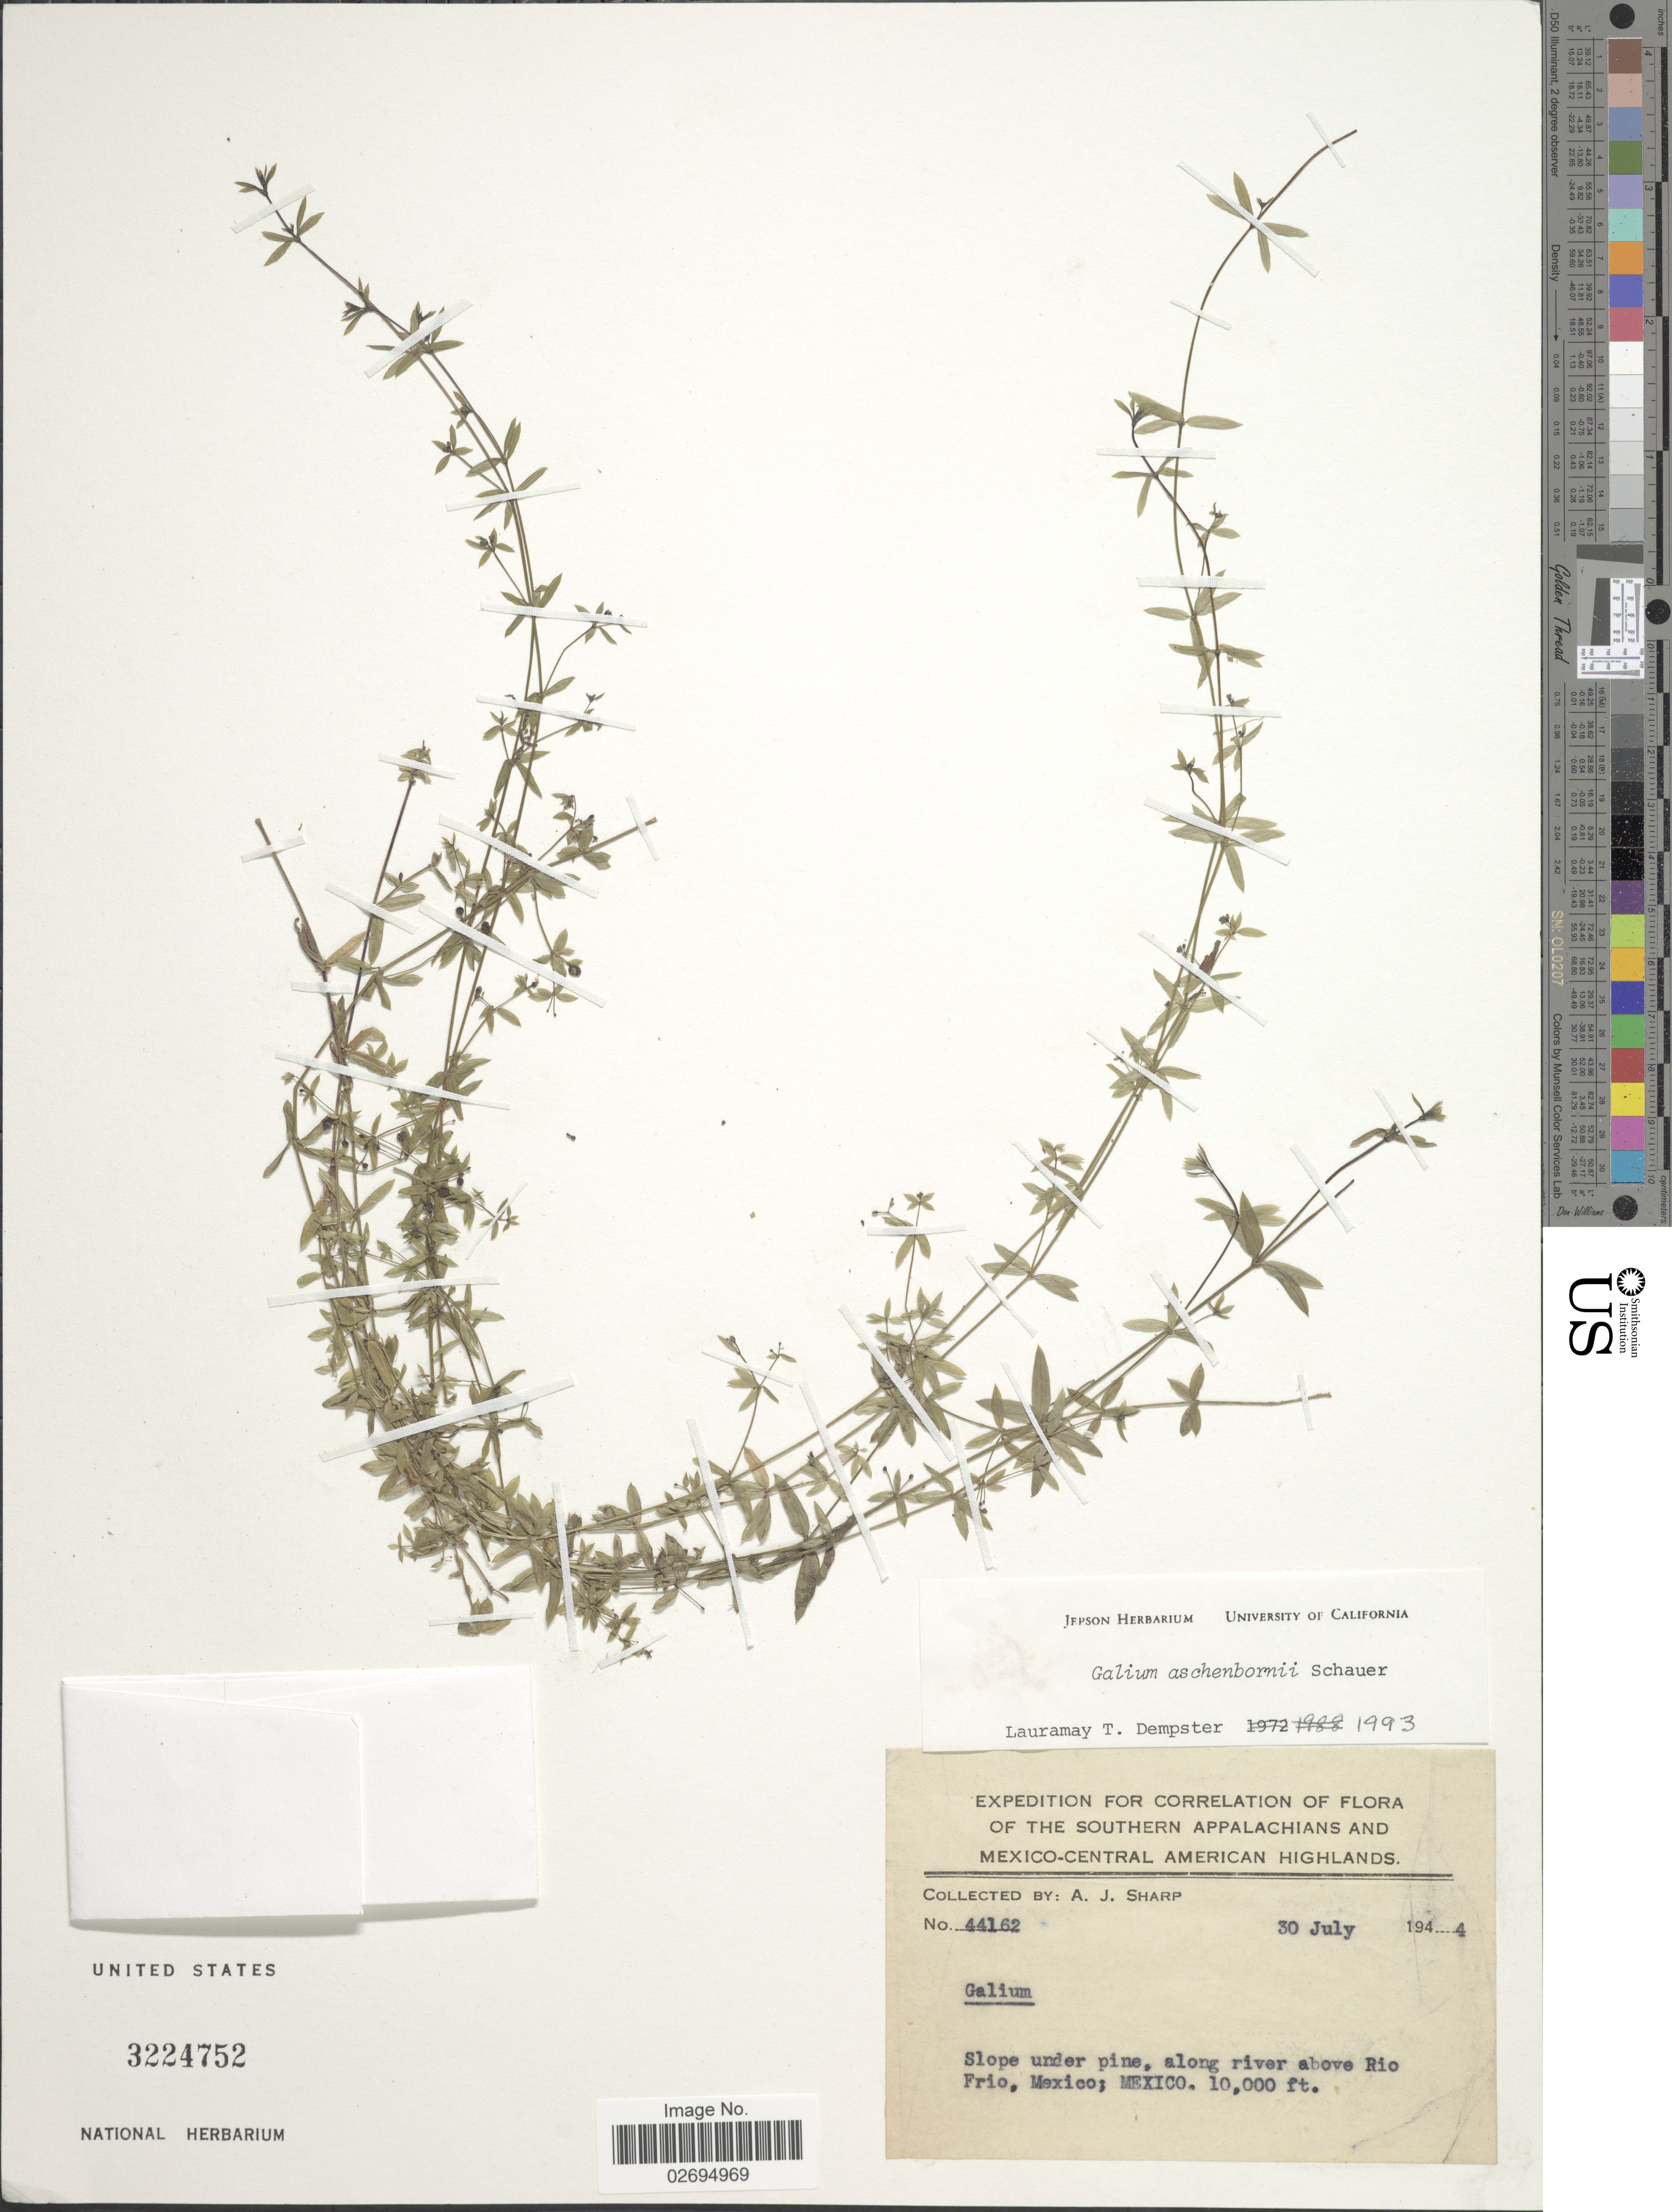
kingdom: Plantae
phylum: Tracheophyta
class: Magnoliopsida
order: Gentianales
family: Rubiaceae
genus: Galium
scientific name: Galium aschenbornii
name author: Schauer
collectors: A. J. Sharp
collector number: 44162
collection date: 1944-07-30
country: Mexico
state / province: México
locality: The Southern Appalachians and Mexico-Central American Highlands, Slope under pine, along river above Rio Frio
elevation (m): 3048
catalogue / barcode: US 3224752